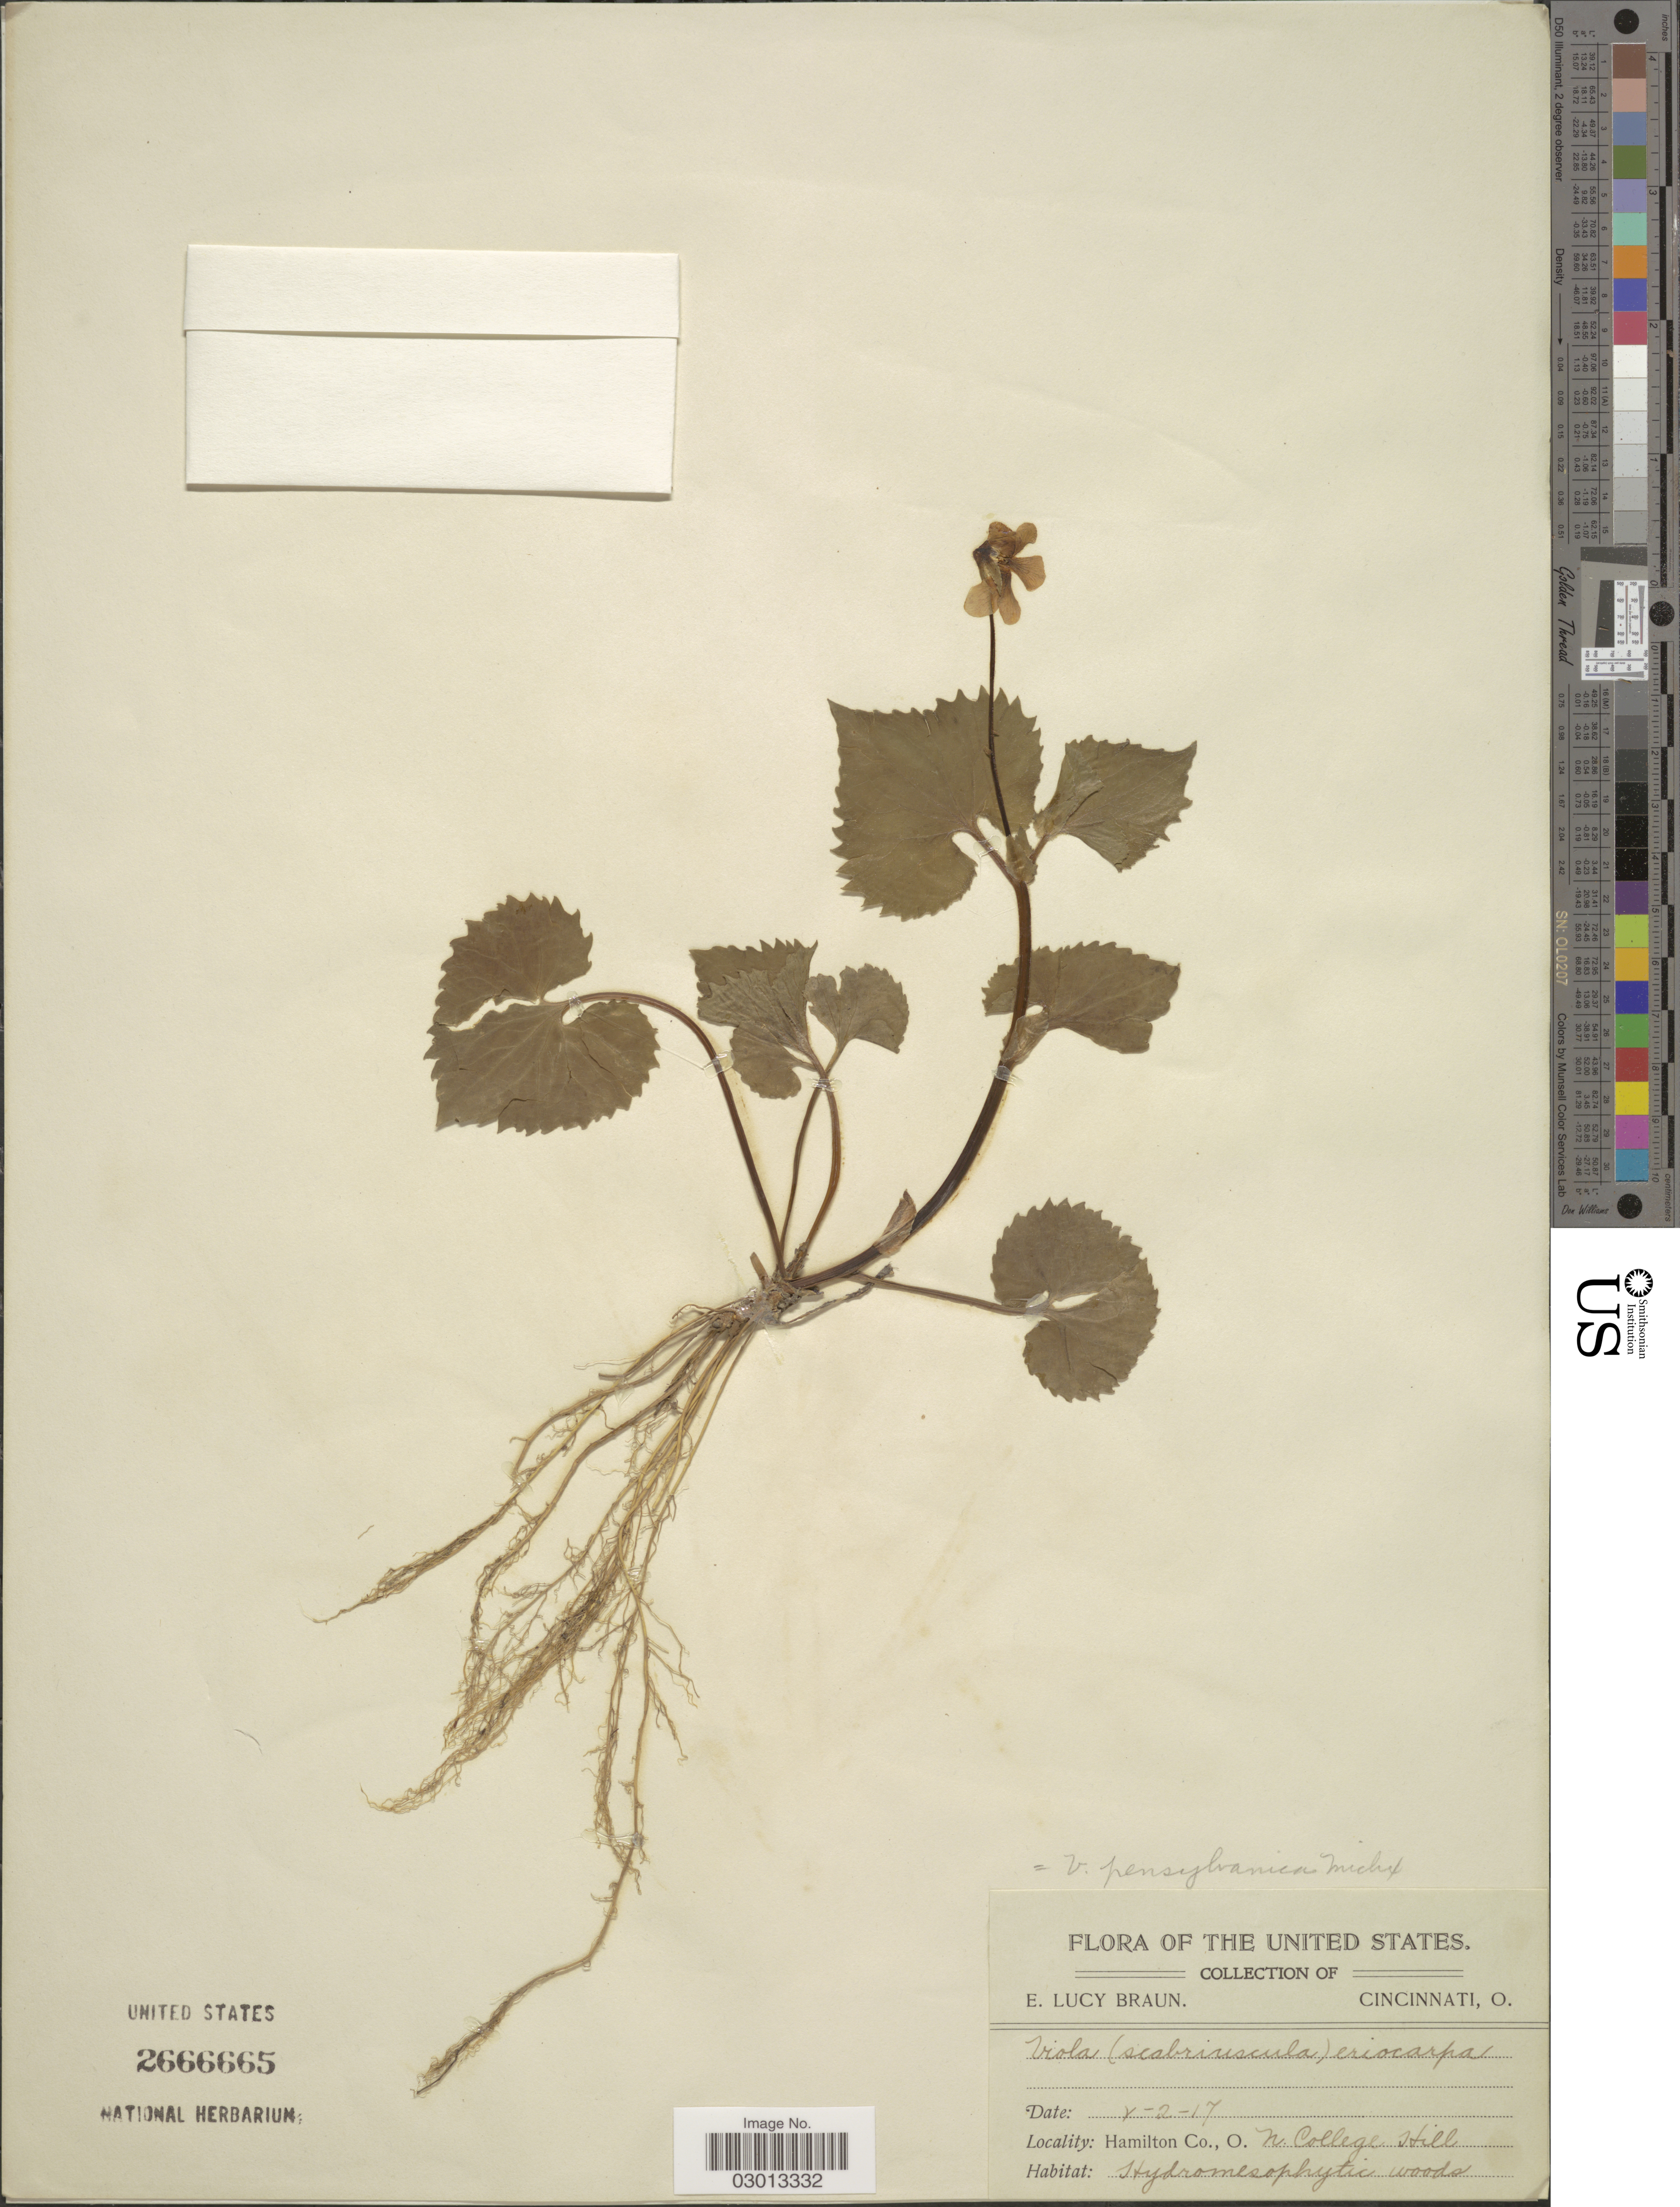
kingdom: Plantae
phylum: Tracheophyta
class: Magnoliopsida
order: Malpighiales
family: Violaceae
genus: Viola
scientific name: Viola pensylvanica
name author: Michx.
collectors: E. L. Braun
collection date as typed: Transcribed d/m/y: 2/5/17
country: United States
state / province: Ohio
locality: Hamilton Co., O. N. College Hill.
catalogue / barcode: US 2666665